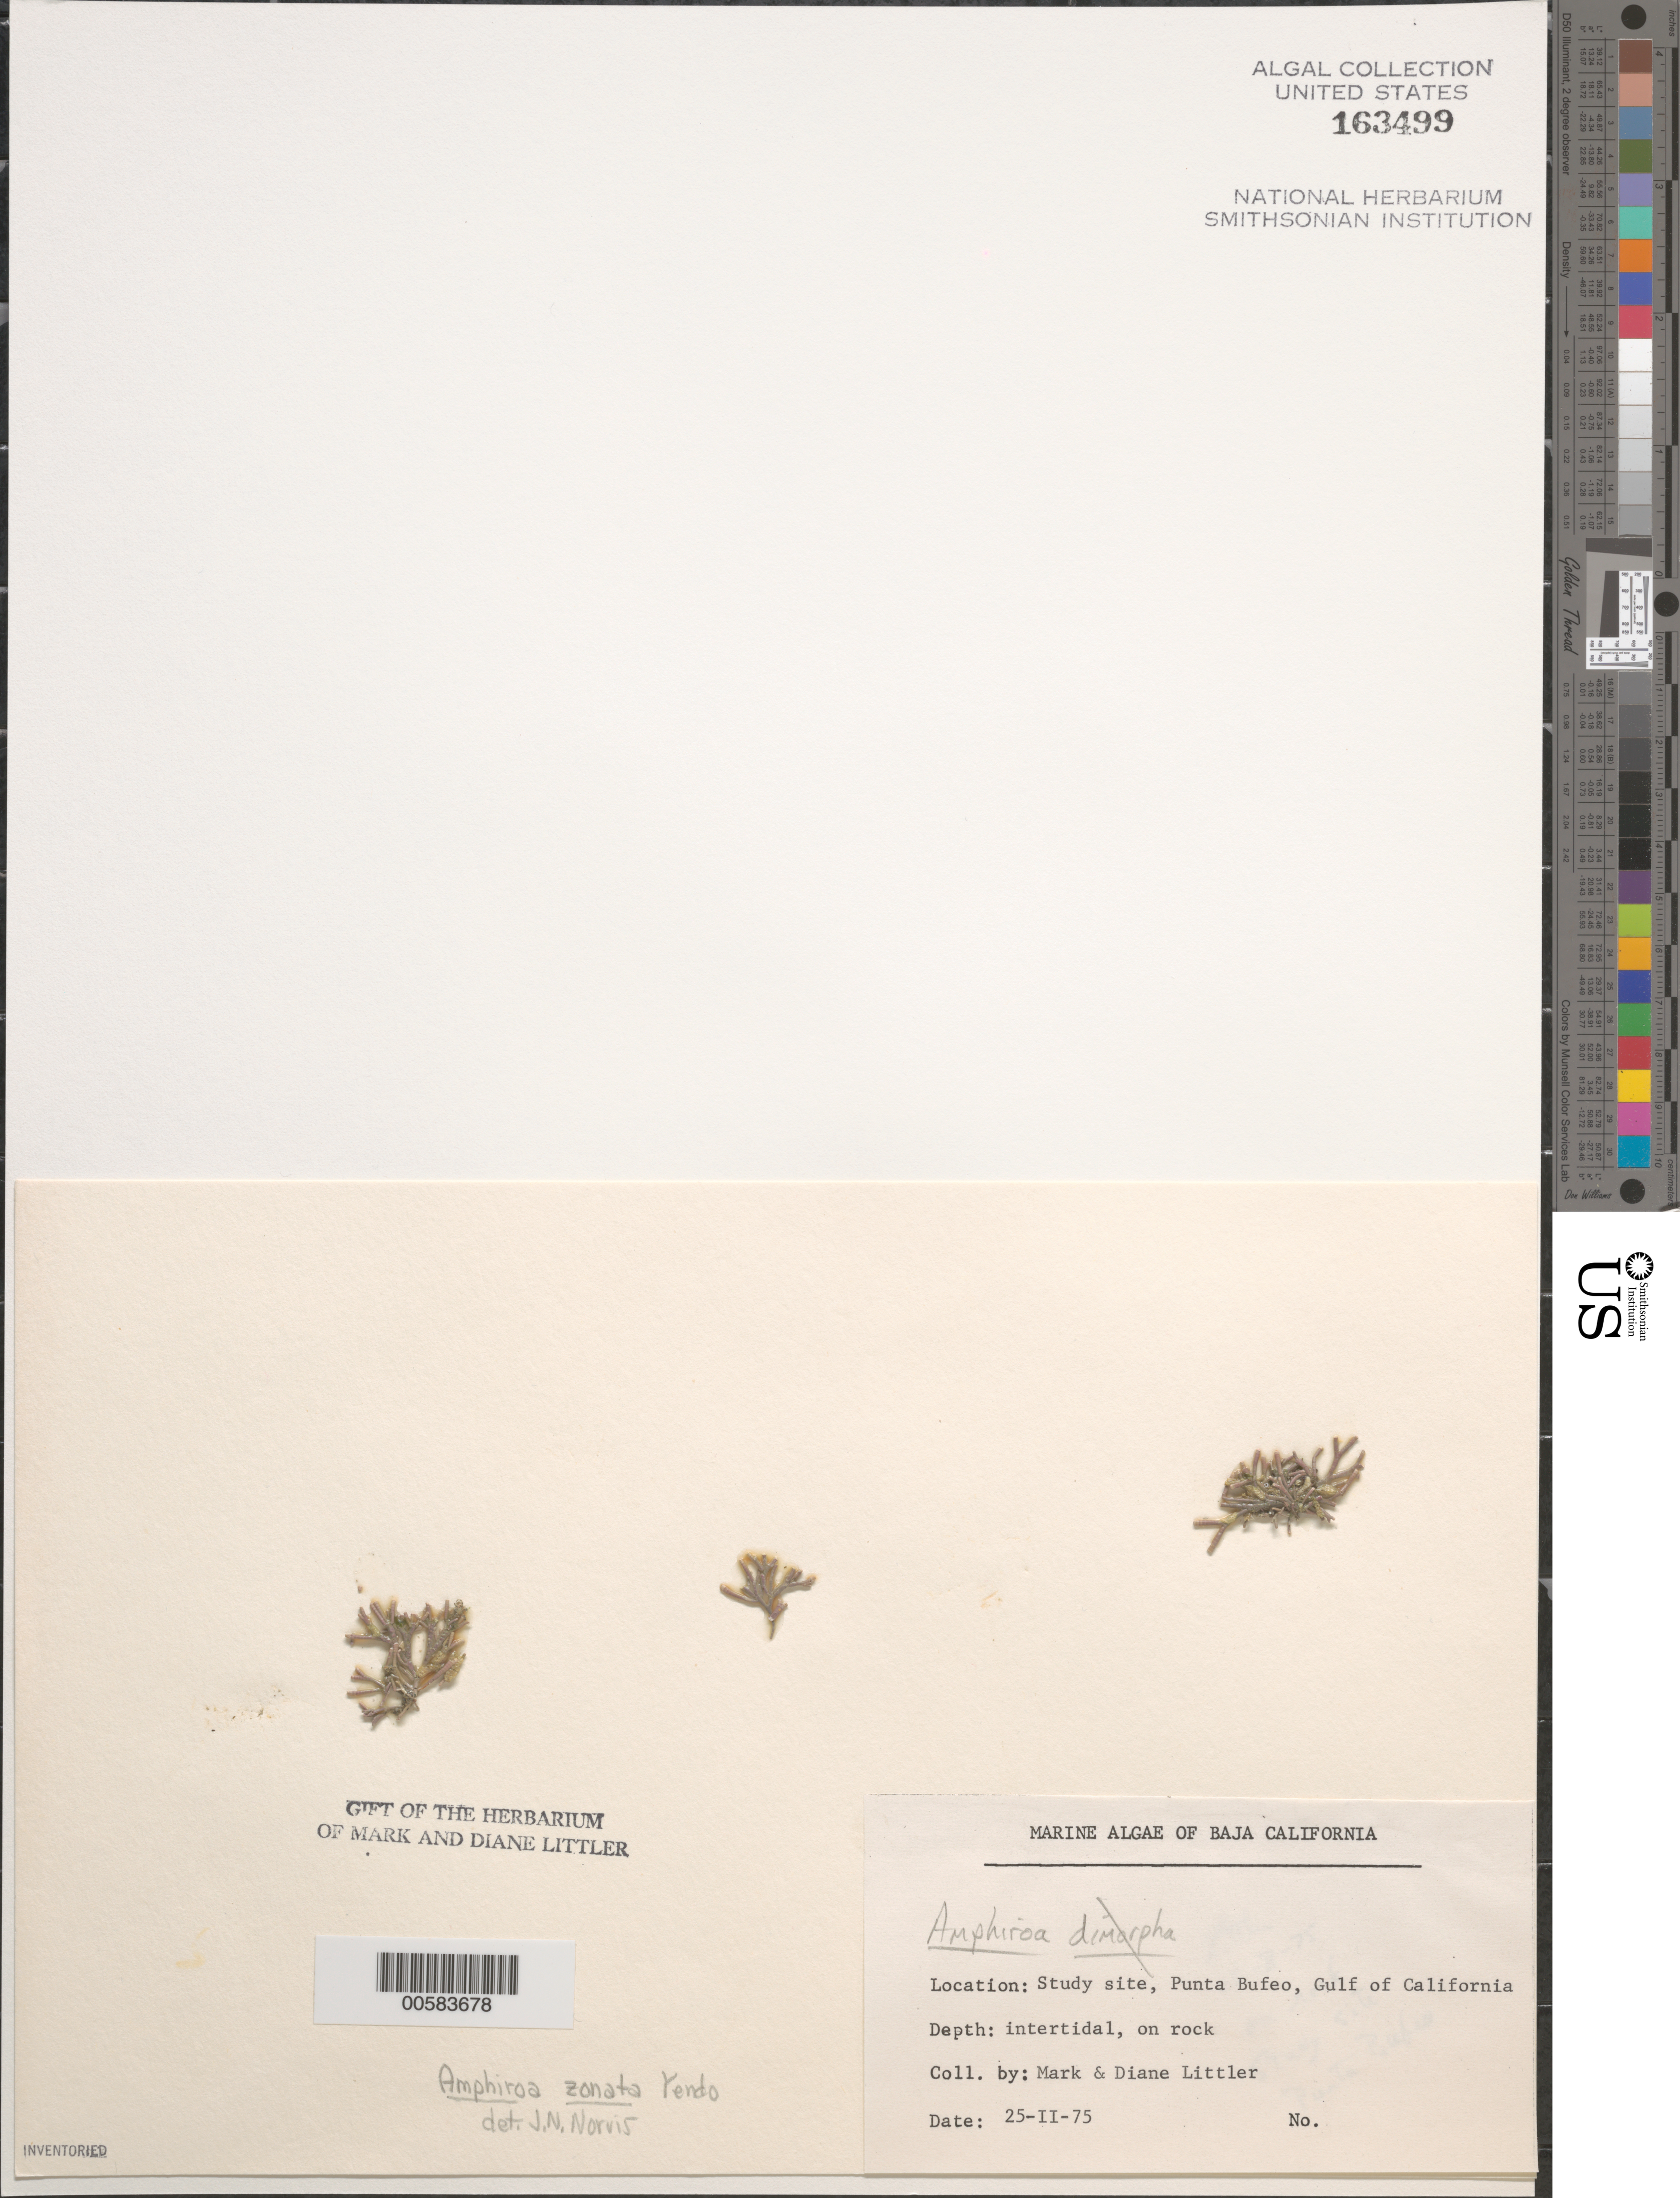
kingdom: Plantae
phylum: Rhodophyta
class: Florideophyceae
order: Corallinales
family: Lithophyllaceae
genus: Amphiroa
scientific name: Amphiroa beauvoisii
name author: J.V.Lamouroux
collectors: M. M. Littler & D. S. Littler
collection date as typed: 25 Feb 1975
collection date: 1975-02-25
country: Mexico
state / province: Baja California Norte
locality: Punta Bufeo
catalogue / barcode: US 163499